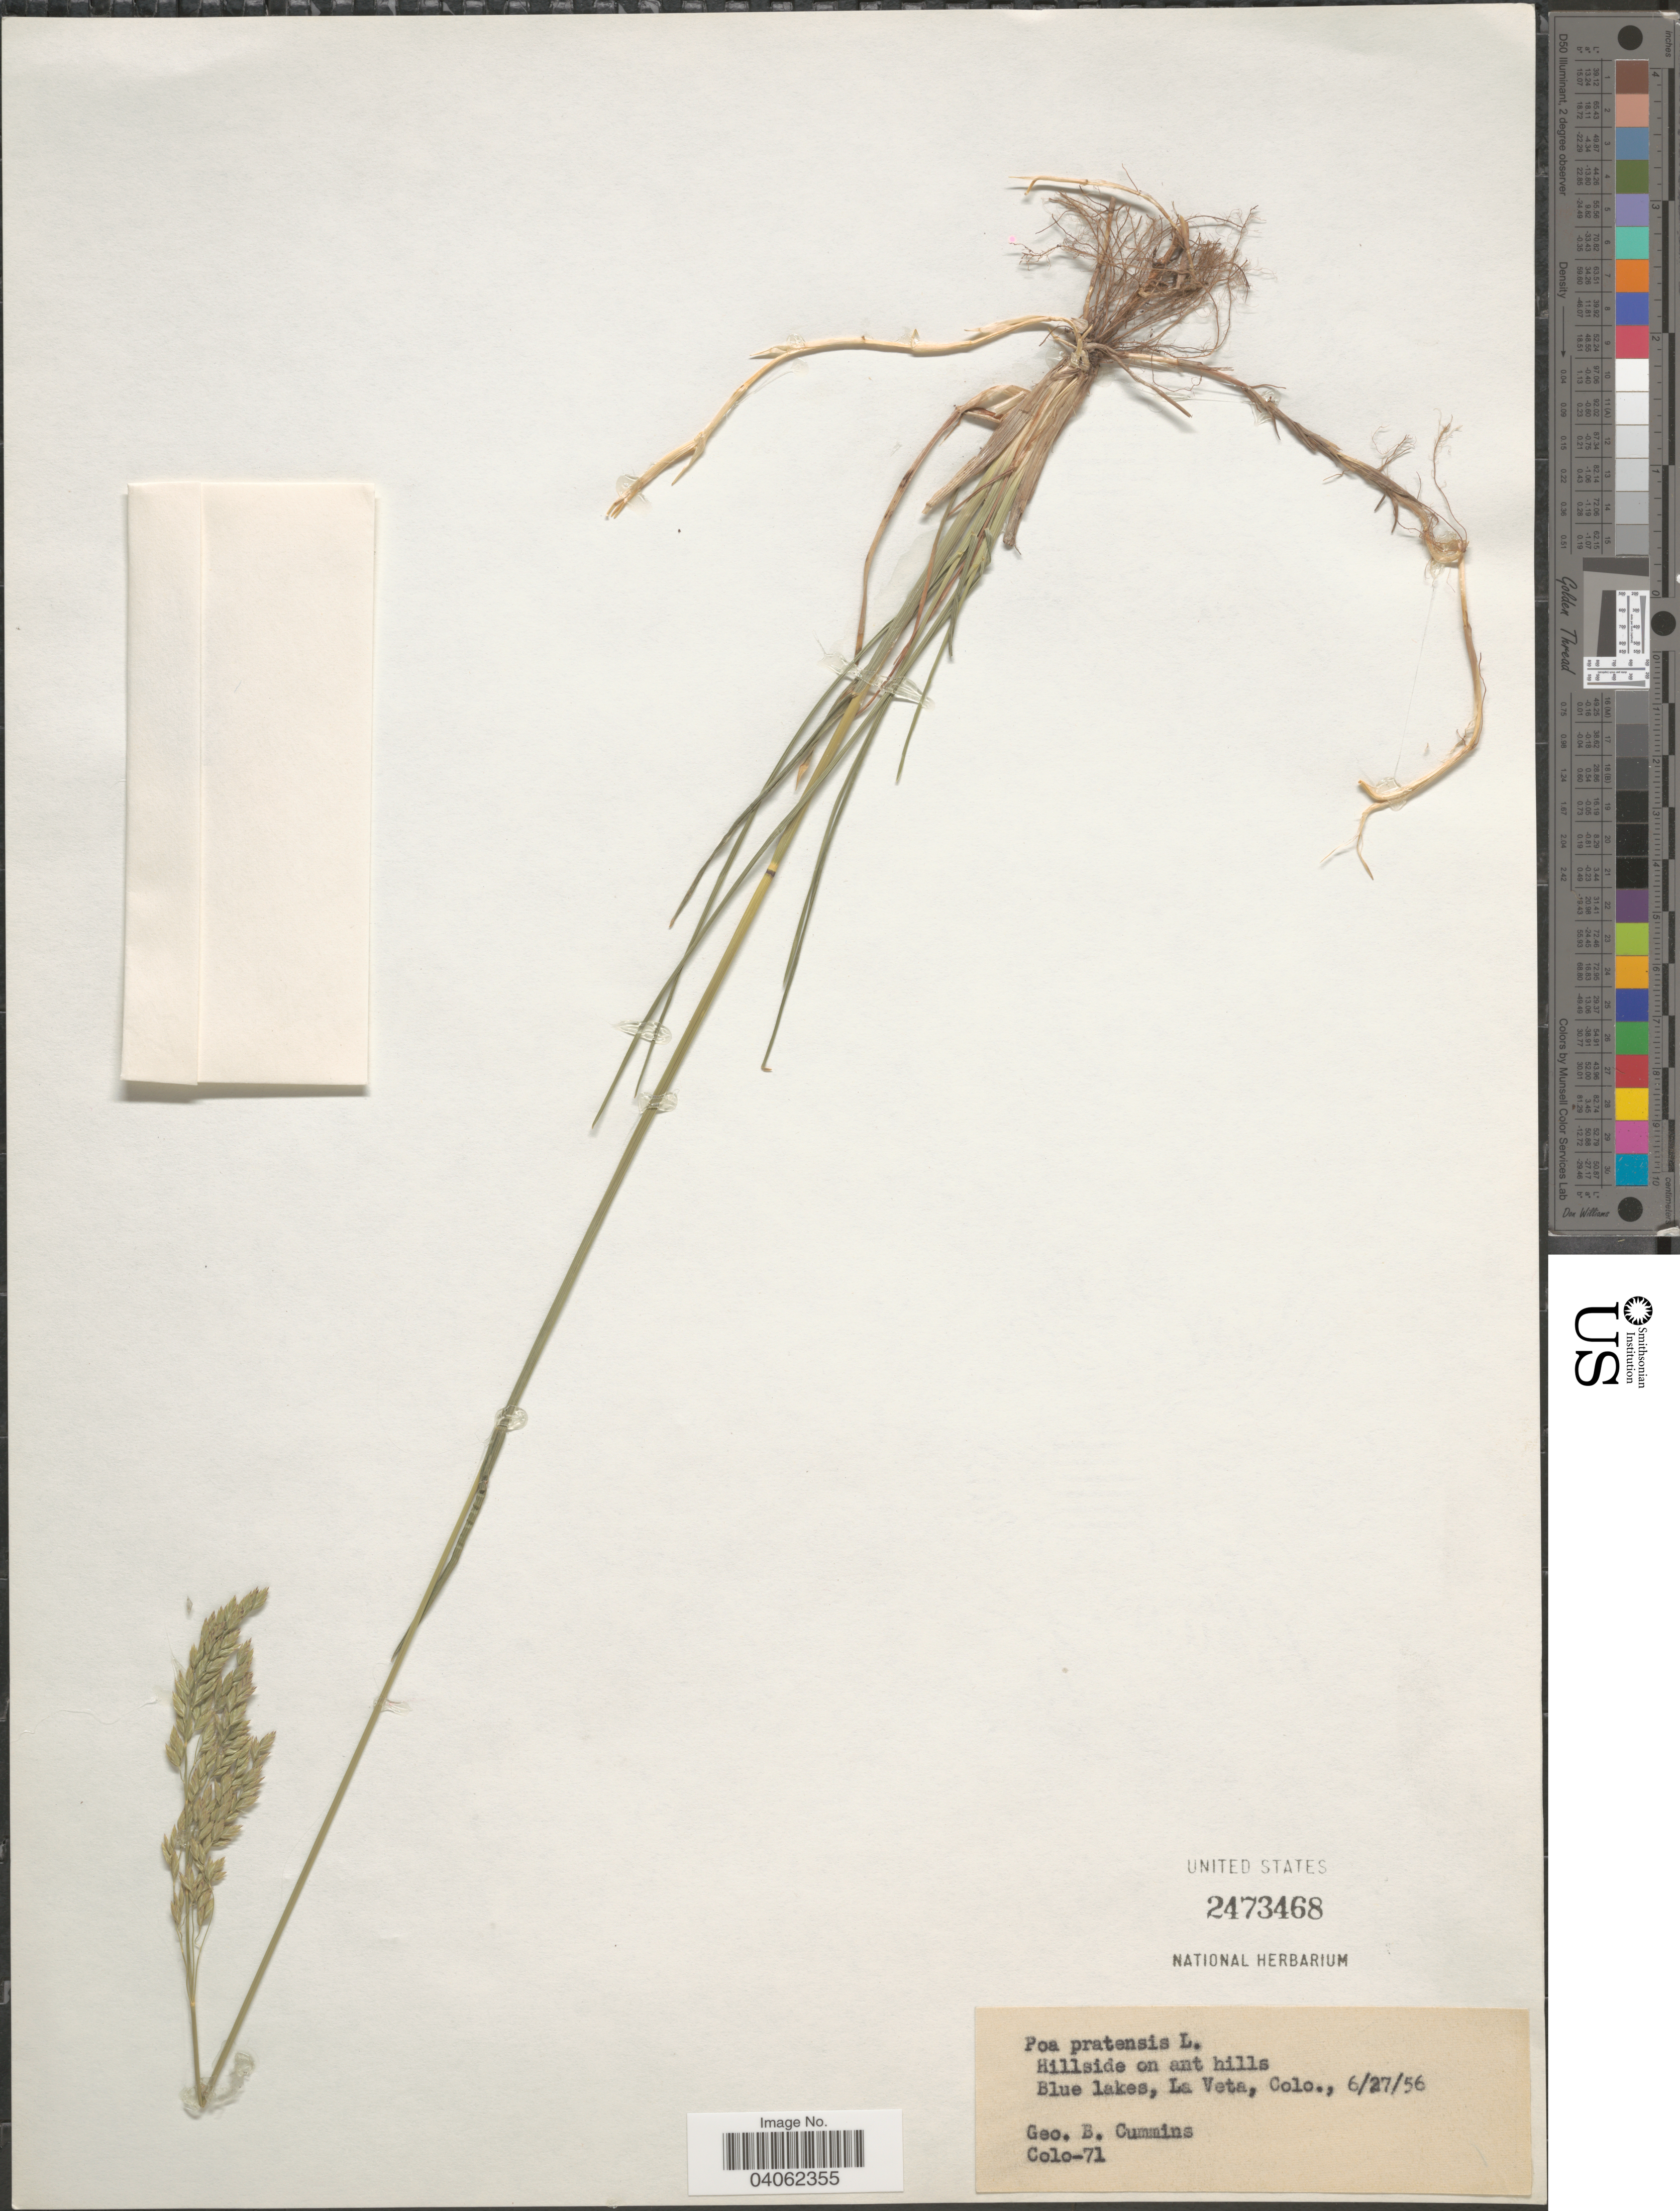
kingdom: Plantae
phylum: Tracheophyta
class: Liliopsida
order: Poales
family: Poaceae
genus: Poa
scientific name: Poa pratensis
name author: L.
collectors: G. Cummins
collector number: Colo-71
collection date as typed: Transcribed d/m/y: 27/6/56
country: United States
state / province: Colorado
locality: Hillside on ant hills. Blue Lakes, La Veta.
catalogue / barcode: US 2473468